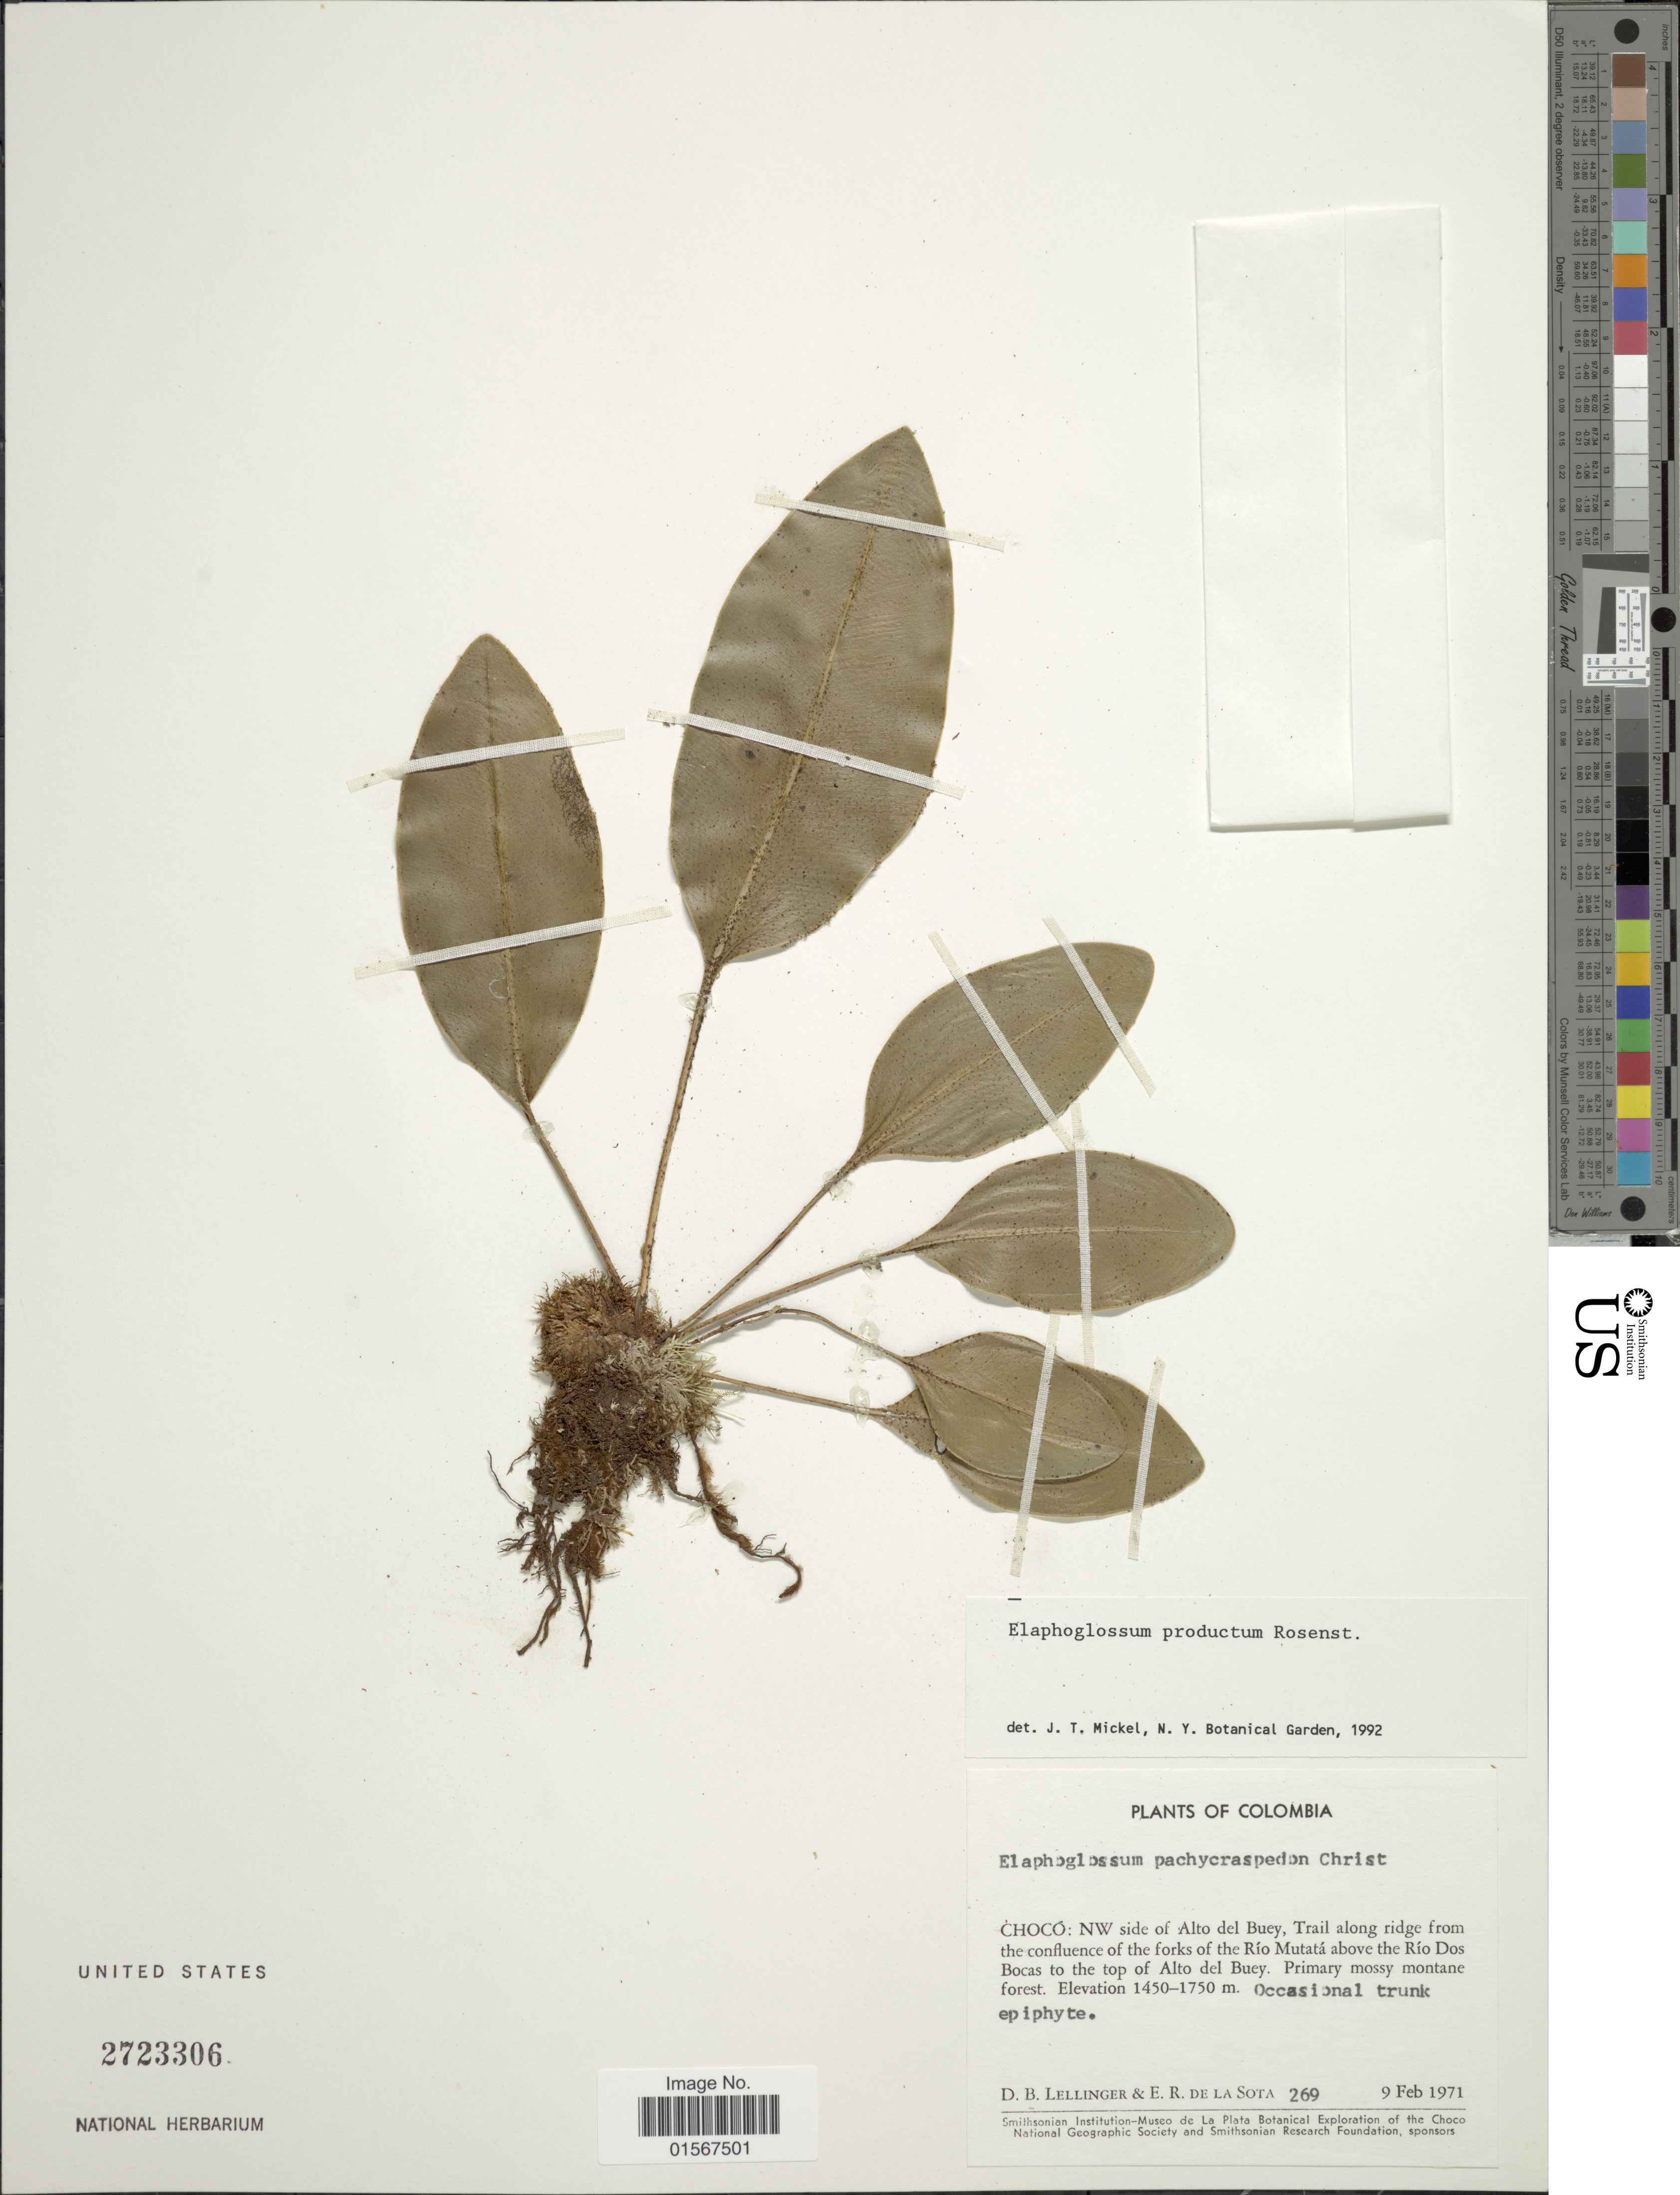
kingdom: Plantae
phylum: Tracheophyta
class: Polypodiopsida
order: Polypodiales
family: Dryopteridaceae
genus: Elaphoglossum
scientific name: Elaphoglossum productum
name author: Rosenst.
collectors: D. B. Lellinger & E. R. de la Sota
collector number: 269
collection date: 1971-02-09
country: Colombia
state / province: Chocó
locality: Colombia, Chocó: NW side of Alto del Buey, trail along ridge from the confluence of the forks of the Río Mutatá, above Río Dos Bocas toward the top of Alto del Buey.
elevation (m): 1450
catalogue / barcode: US 2723306